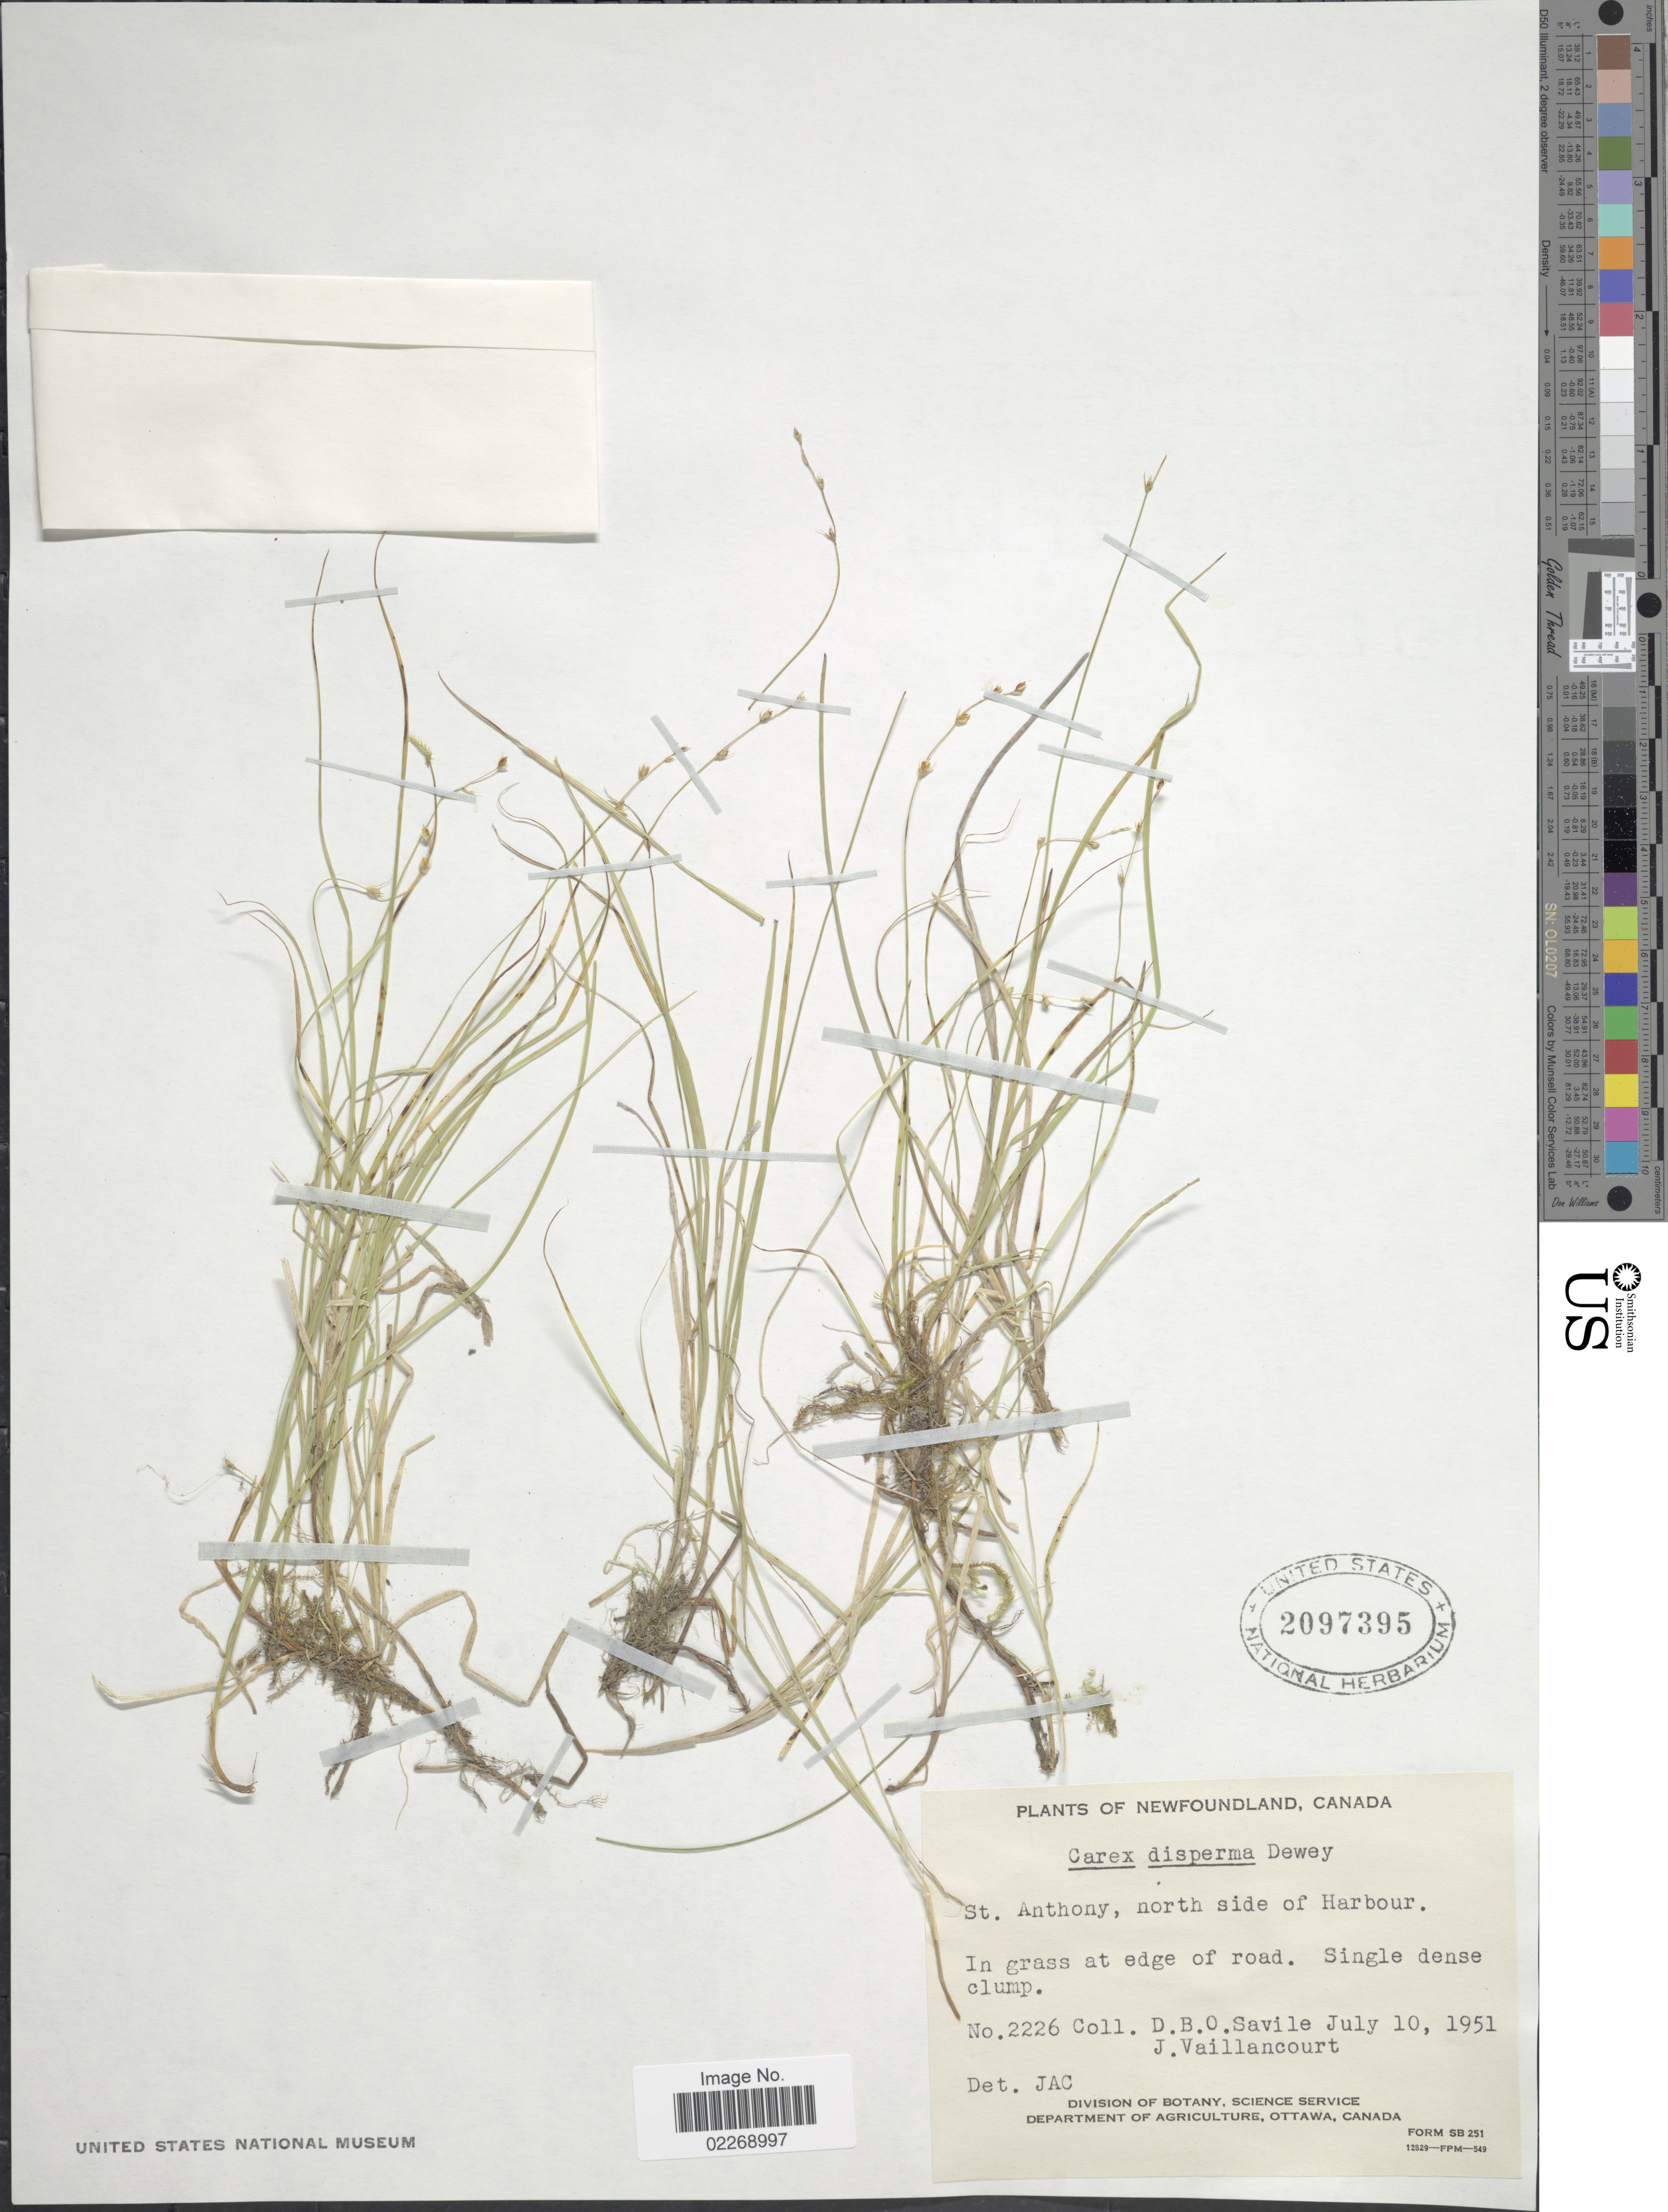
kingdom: Plantae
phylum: Tracheophyta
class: Liliopsida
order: Poales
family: Cyperaceae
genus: Carex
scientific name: Carex disperma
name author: Dewey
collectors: D. Savile & J. Vaillancourt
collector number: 2226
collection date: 1951-07-10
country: Canada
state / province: Newfoundland and Labrador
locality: St Anthony, north side of Harbour. In grass at edge of road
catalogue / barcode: US 2097395